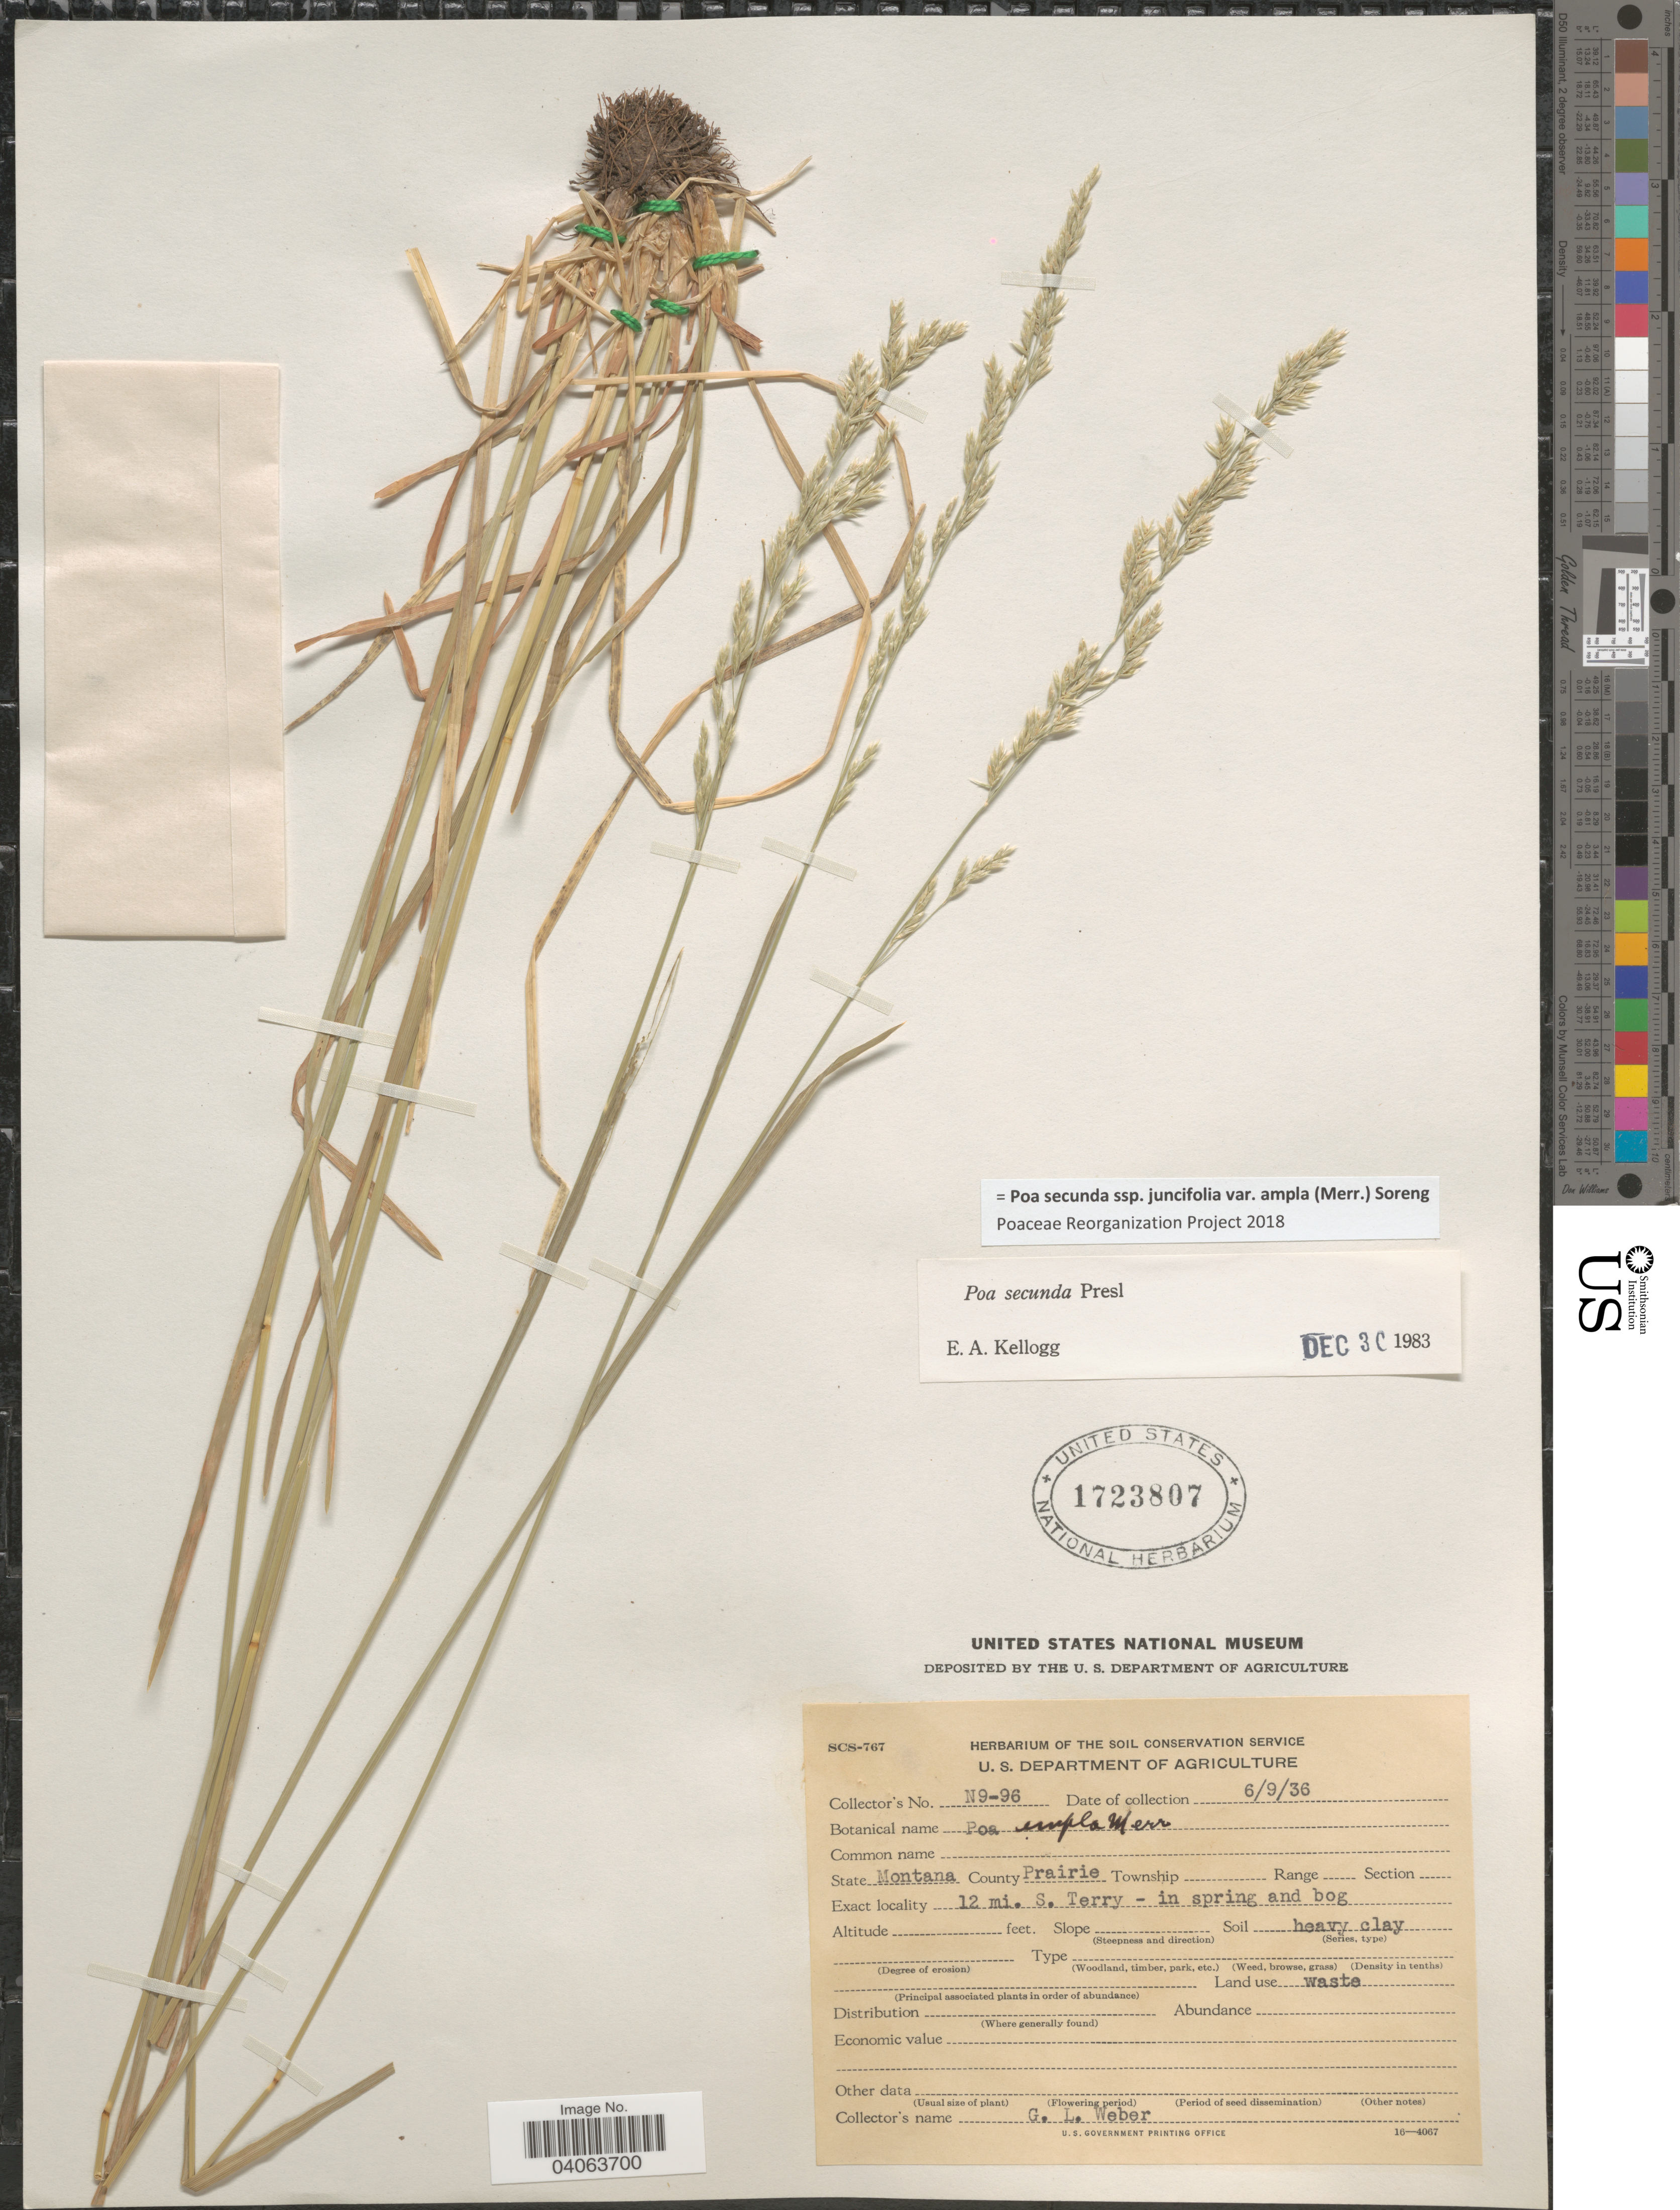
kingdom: Plantae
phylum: Tracheophyta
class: Liliopsida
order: Poales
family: Poaceae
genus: Poa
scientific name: Poa secunda subsp. juncifolia var. ampla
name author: (Merr.) Soreng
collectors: G. Weber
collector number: N9-96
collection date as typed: Transcribed d/m/y: 9/6/36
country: United States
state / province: Montana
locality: County Prairie. 12 mi. S. Terry - in spring and bog.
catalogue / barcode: US 1723807